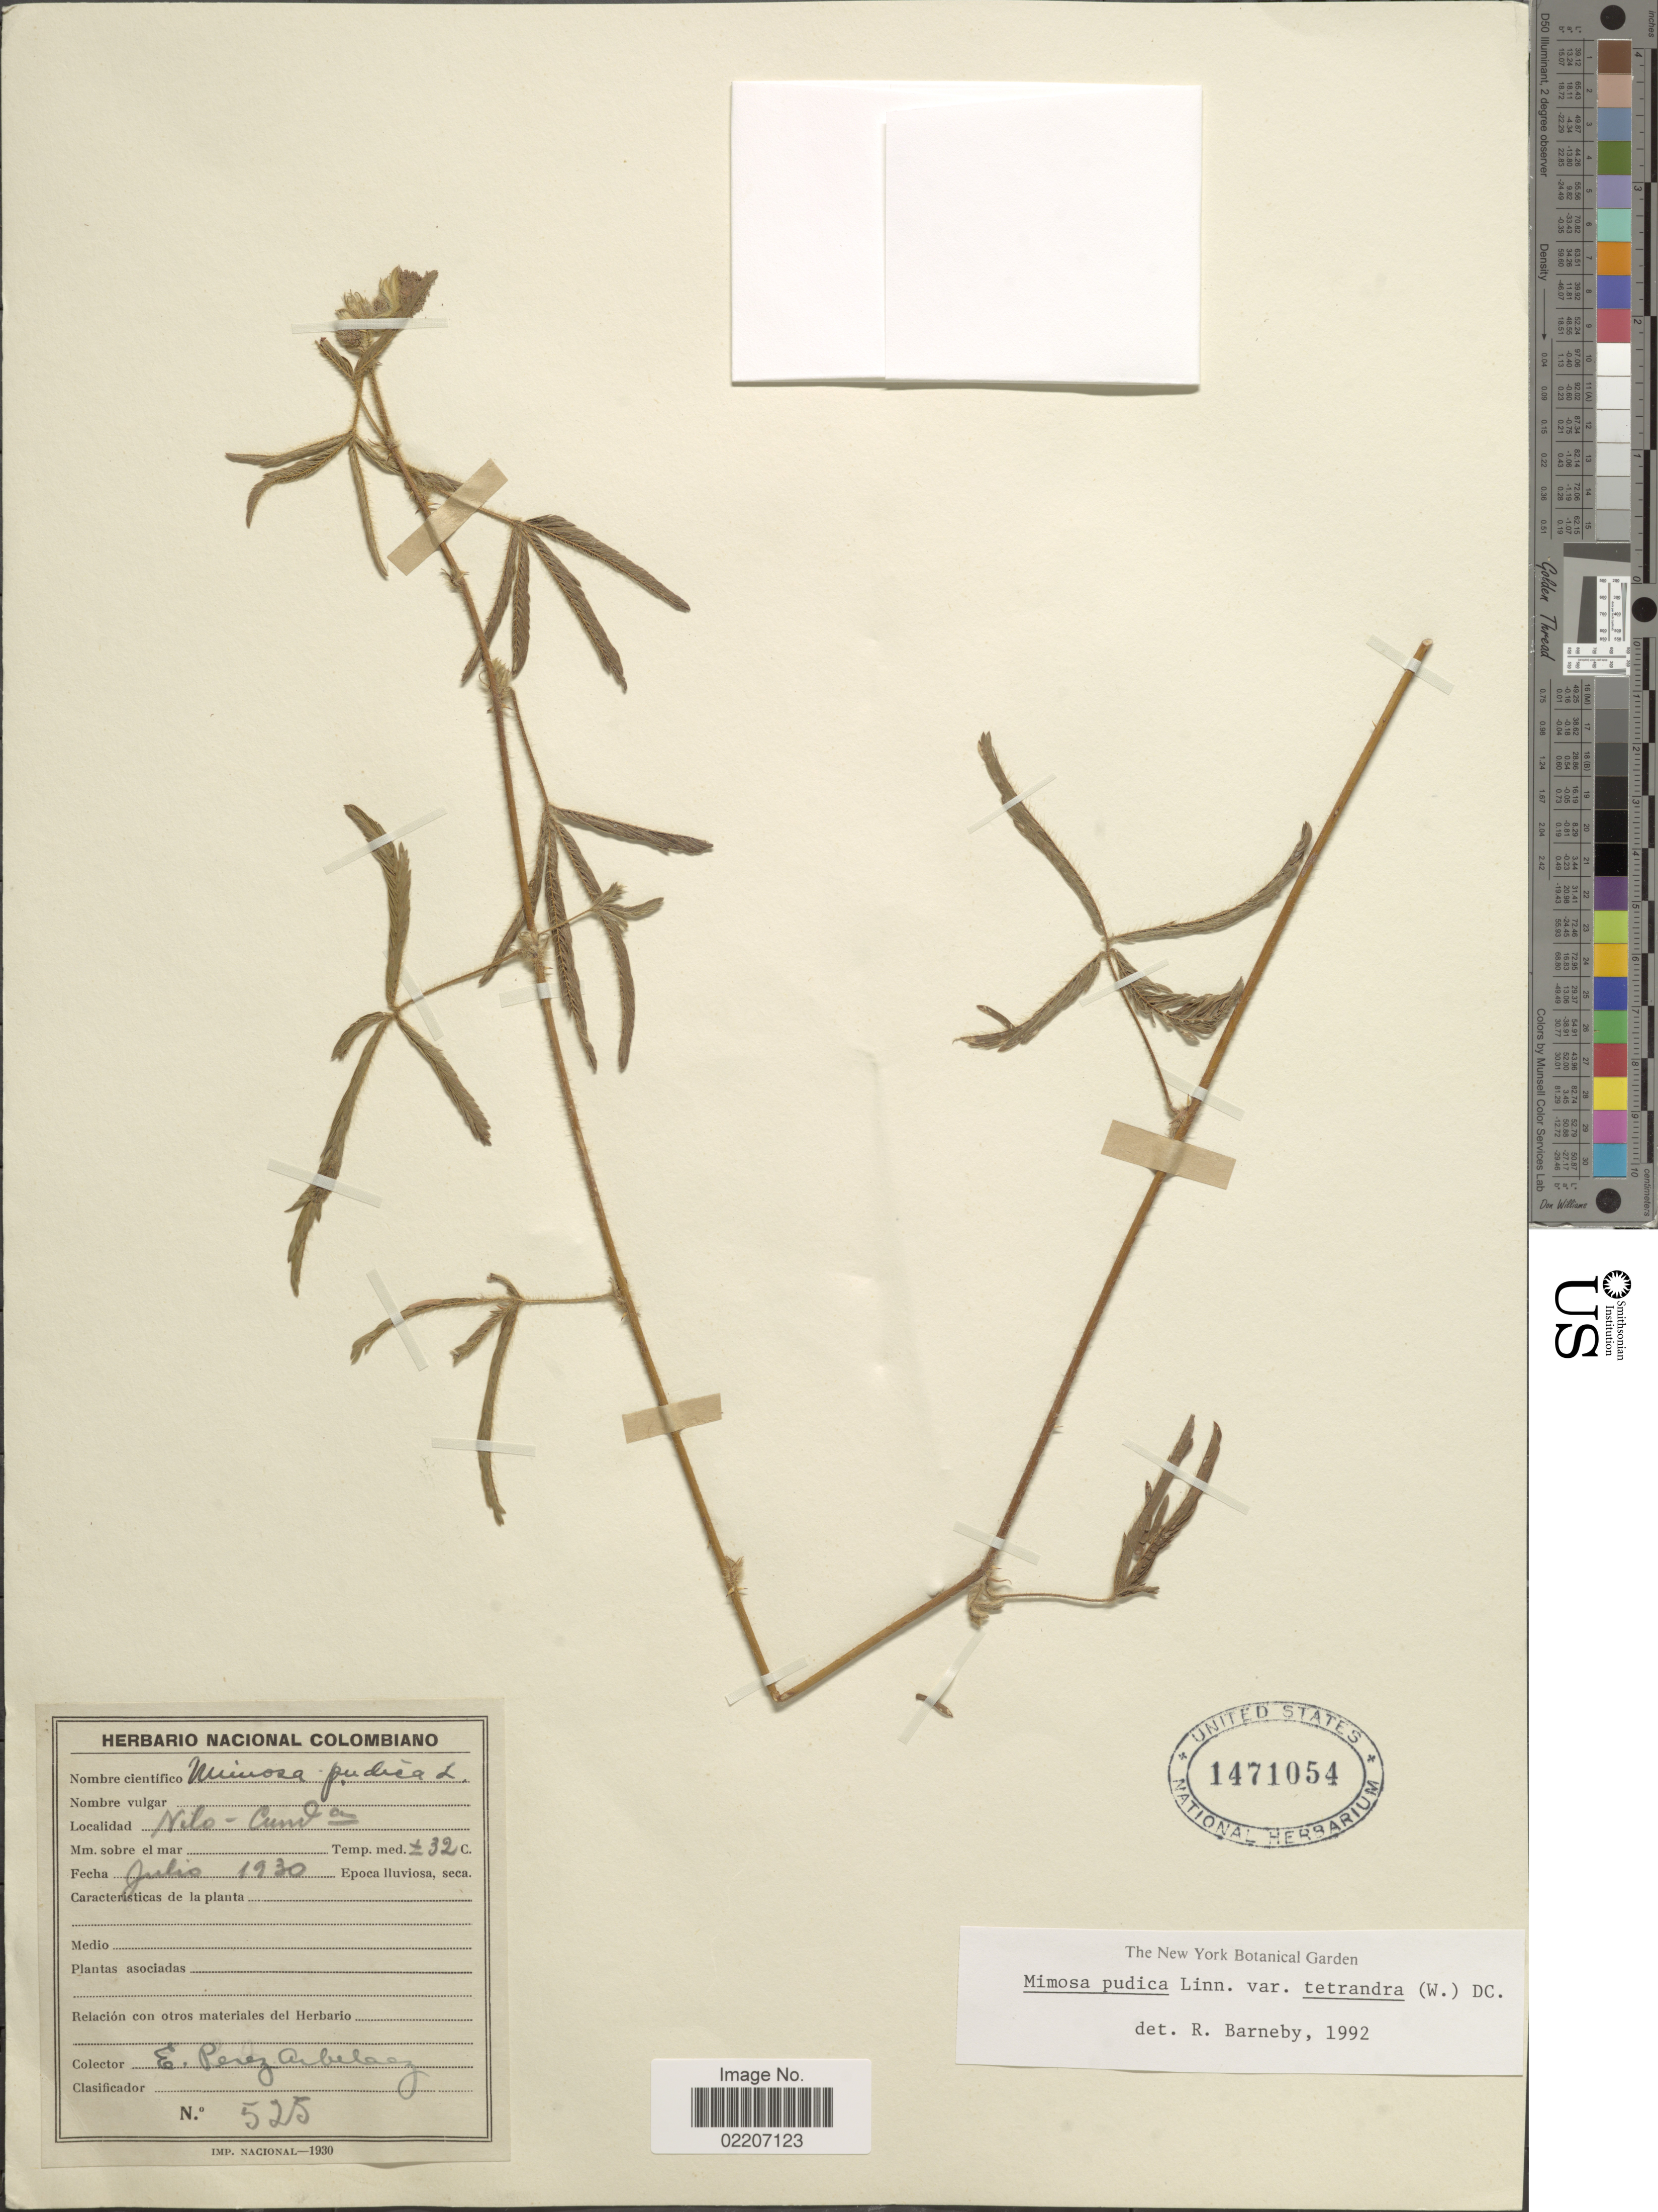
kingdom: Plantae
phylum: Tracheophyta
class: Magnoliopsida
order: Fabales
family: Fabaceae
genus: Mimosa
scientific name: Mimosa pudica var. tetrandra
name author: L.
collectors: E. Pérez Arbeláez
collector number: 525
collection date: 1930-07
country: Colombia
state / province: Cundinamarca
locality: Nilo, Cunda.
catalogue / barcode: US 1471054